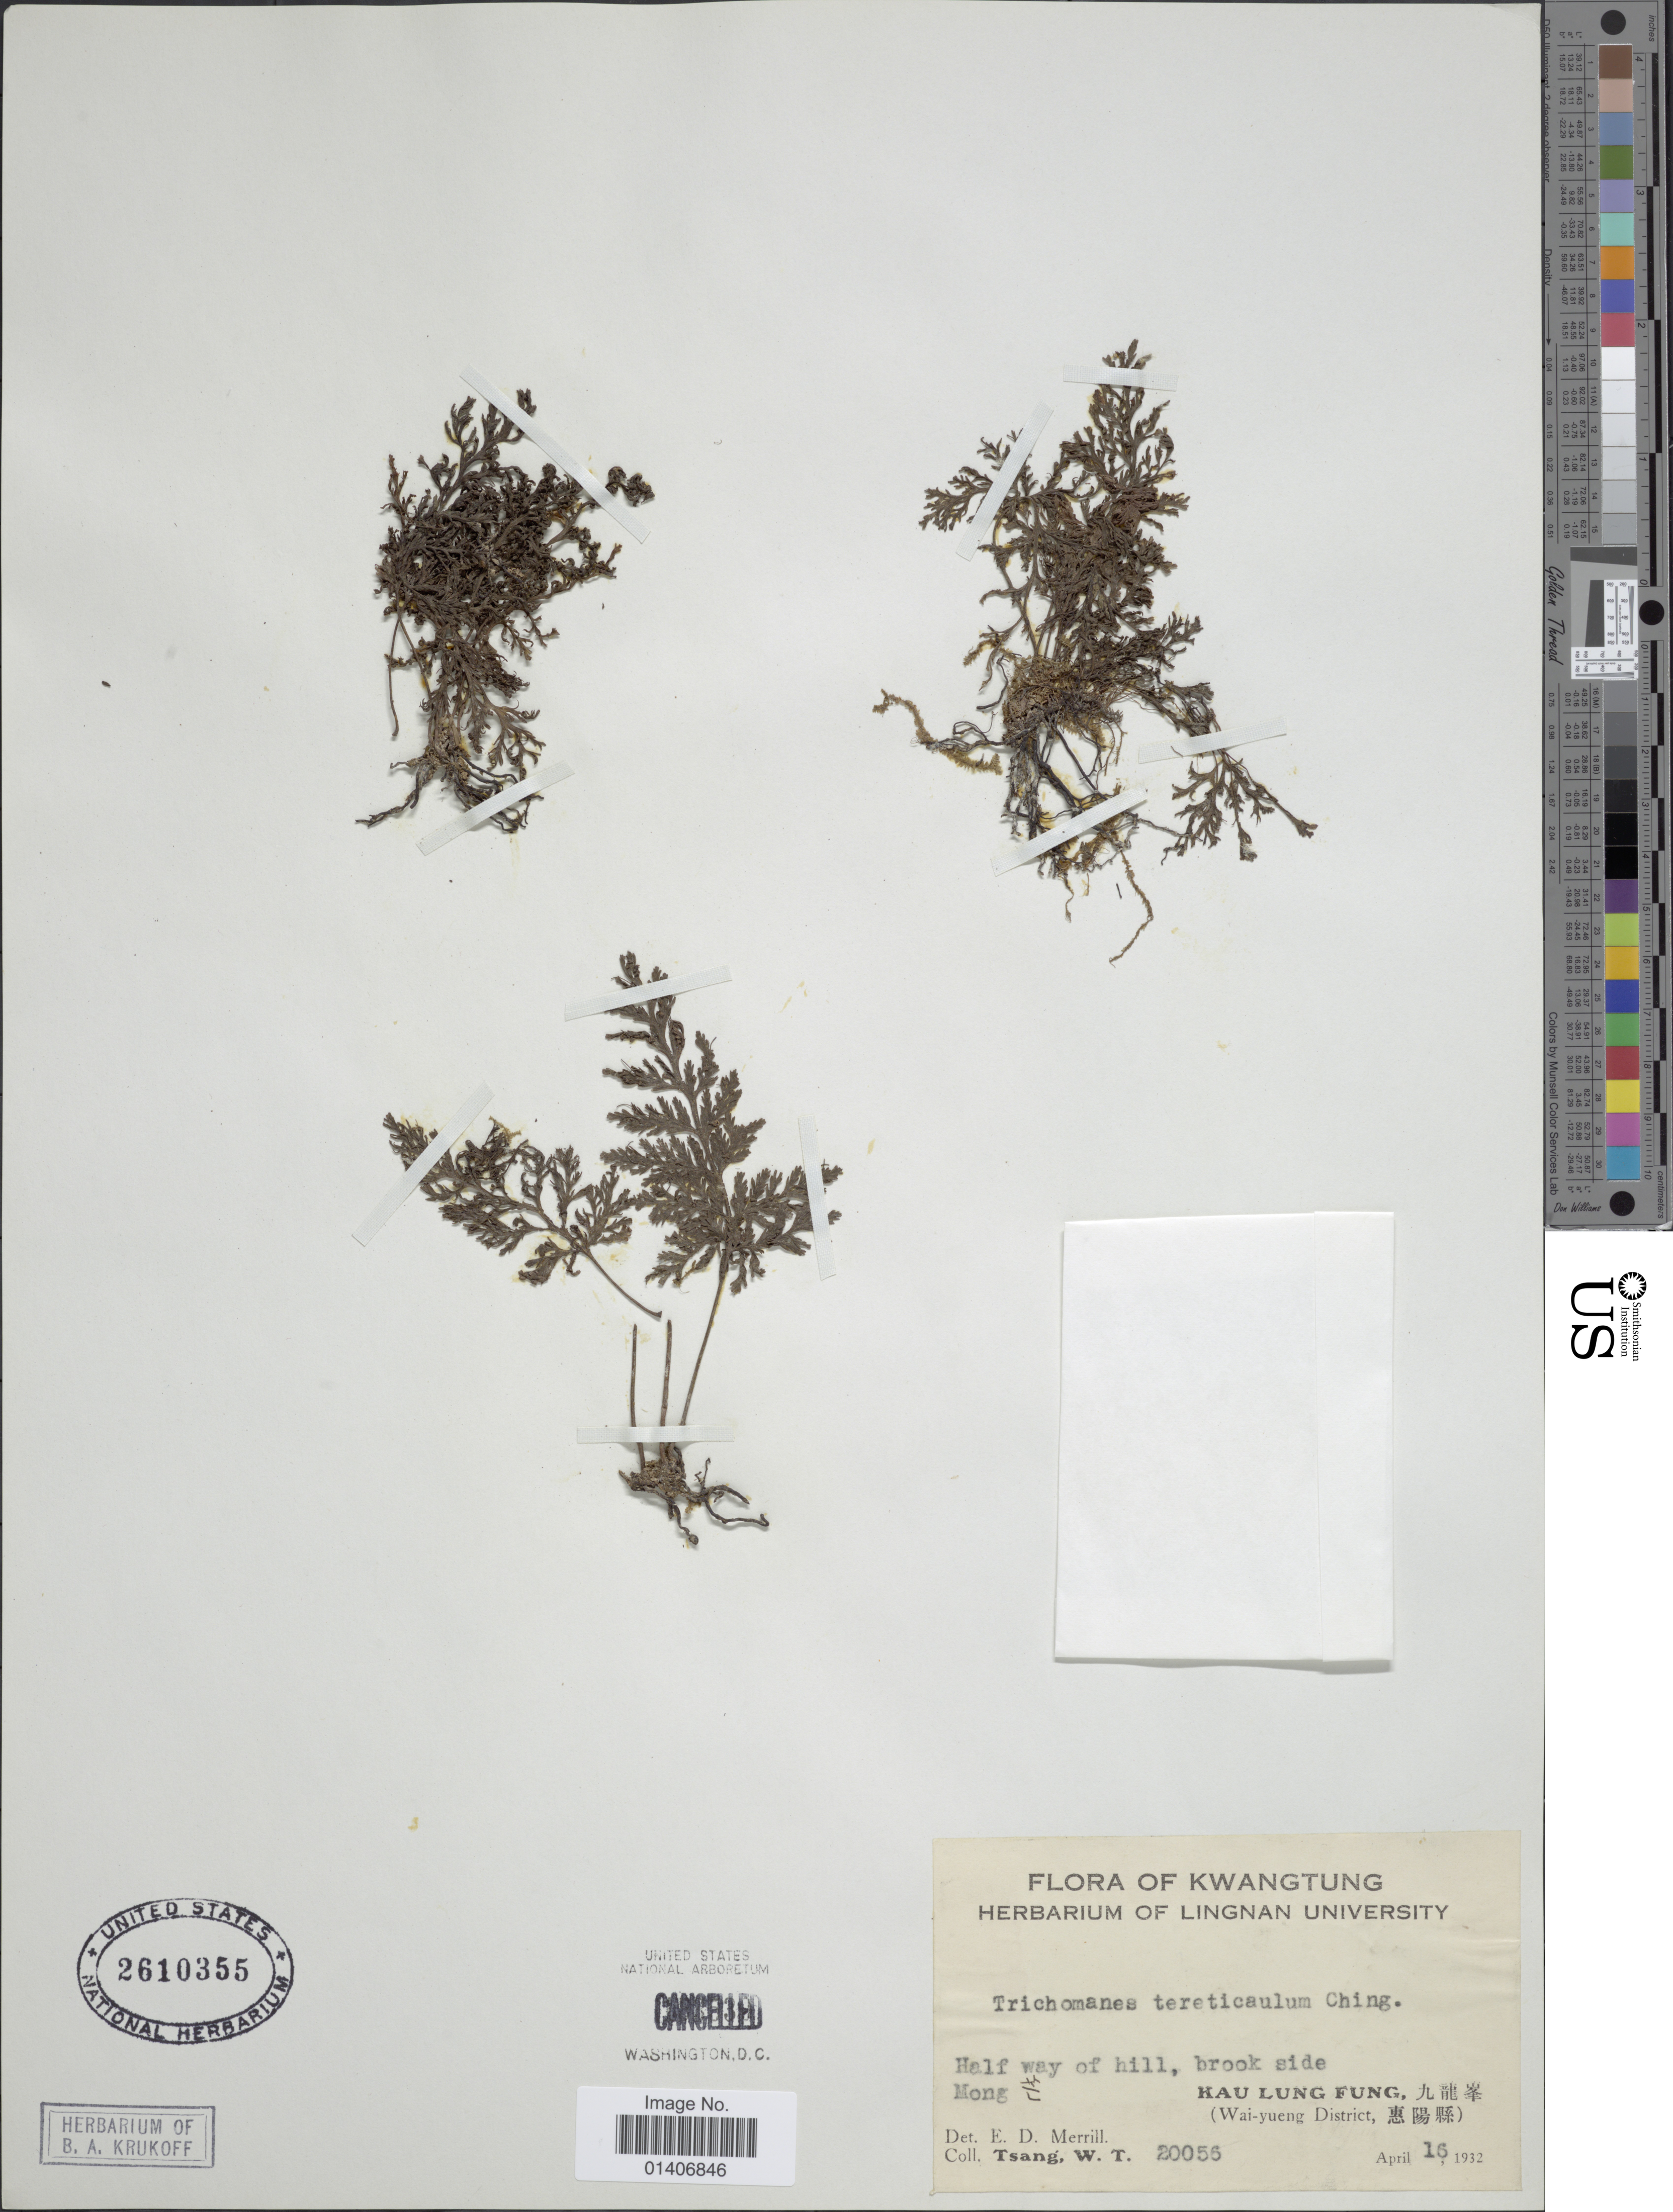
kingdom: Plantae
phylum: Tracheophyta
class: Polypodiopsida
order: Hymenophyllales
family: Hymenophyllaceae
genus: Abrodictyum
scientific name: Abrodictyum siamense (Christ) comb. ined., 2015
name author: (Christ)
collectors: W. T. Tsang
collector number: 20056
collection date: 1932-04-16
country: China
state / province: Guangdong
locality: Kwangtung, Half way of hill, brook side Mong, Kau Lung Fung X, (Wai-yueng District X)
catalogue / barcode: US 2610355